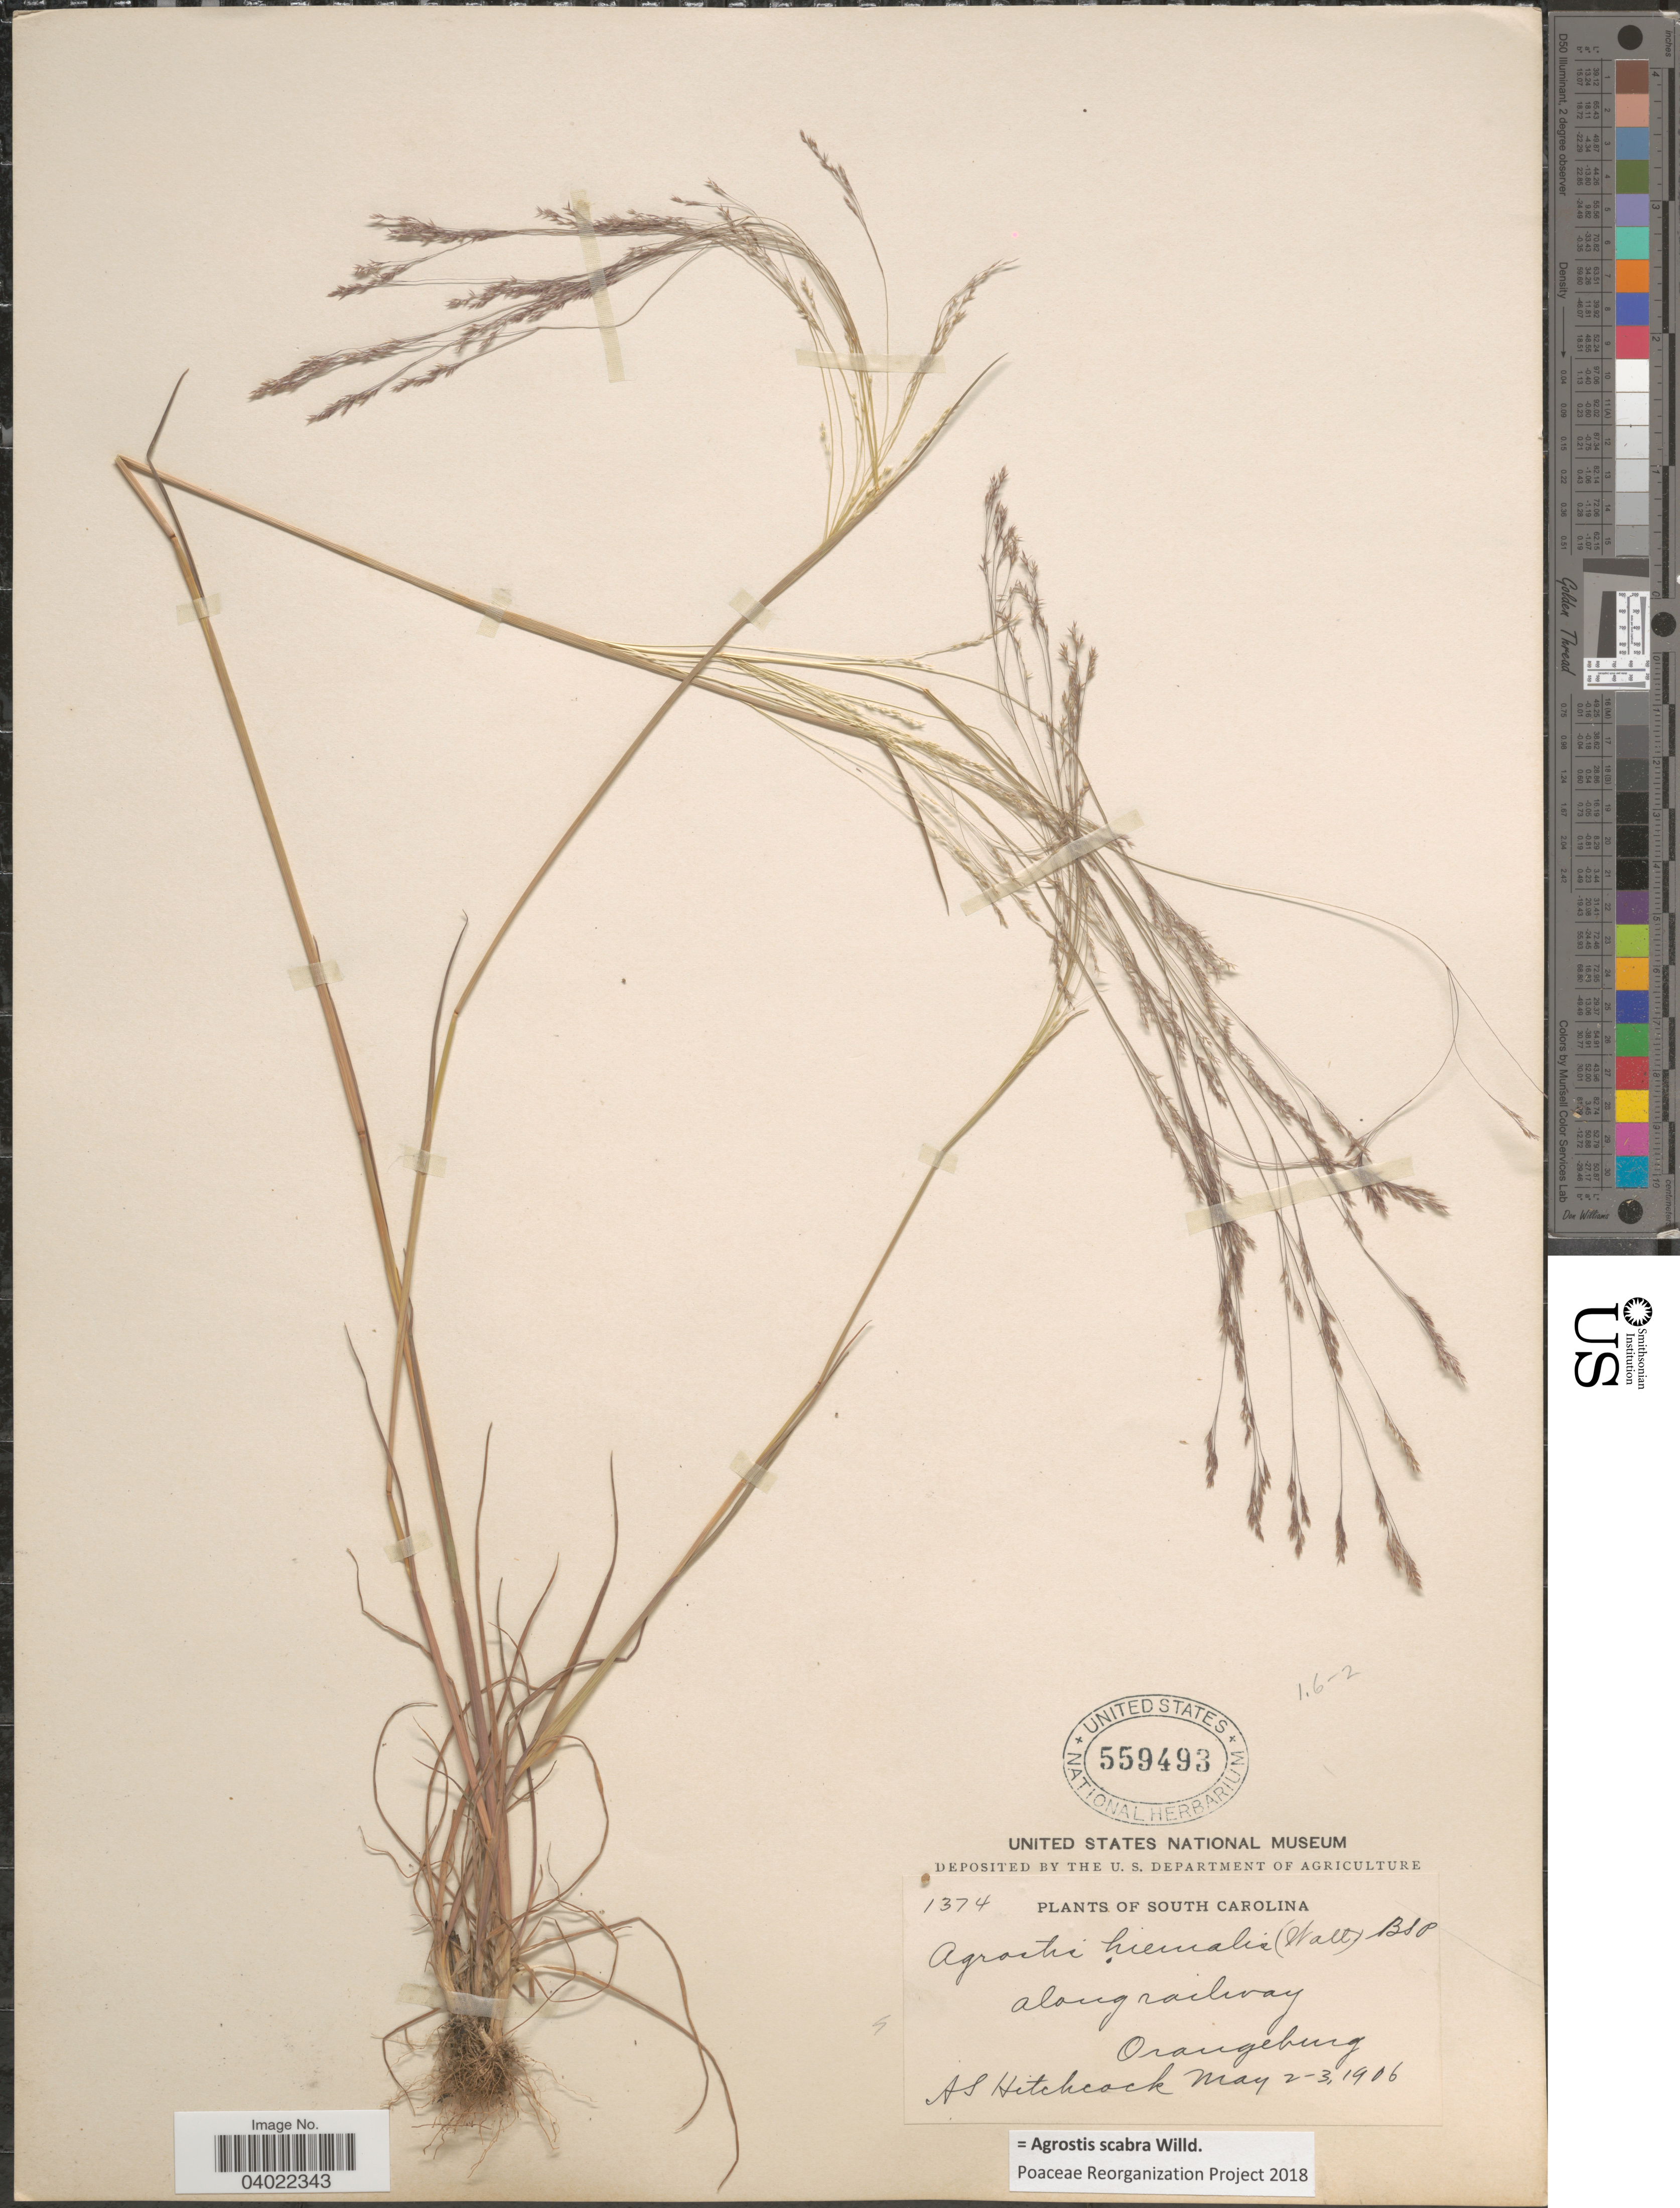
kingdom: Plantae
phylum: Tracheophyta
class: Liliopsida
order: Poales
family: Poaceae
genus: Agrostis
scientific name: Agrostis scabra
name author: Willd.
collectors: A. S. Hitchcock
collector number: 1374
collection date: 1906-05-02/1906-05-03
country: United States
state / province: South Carolina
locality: Orangeburg.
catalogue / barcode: US 559493